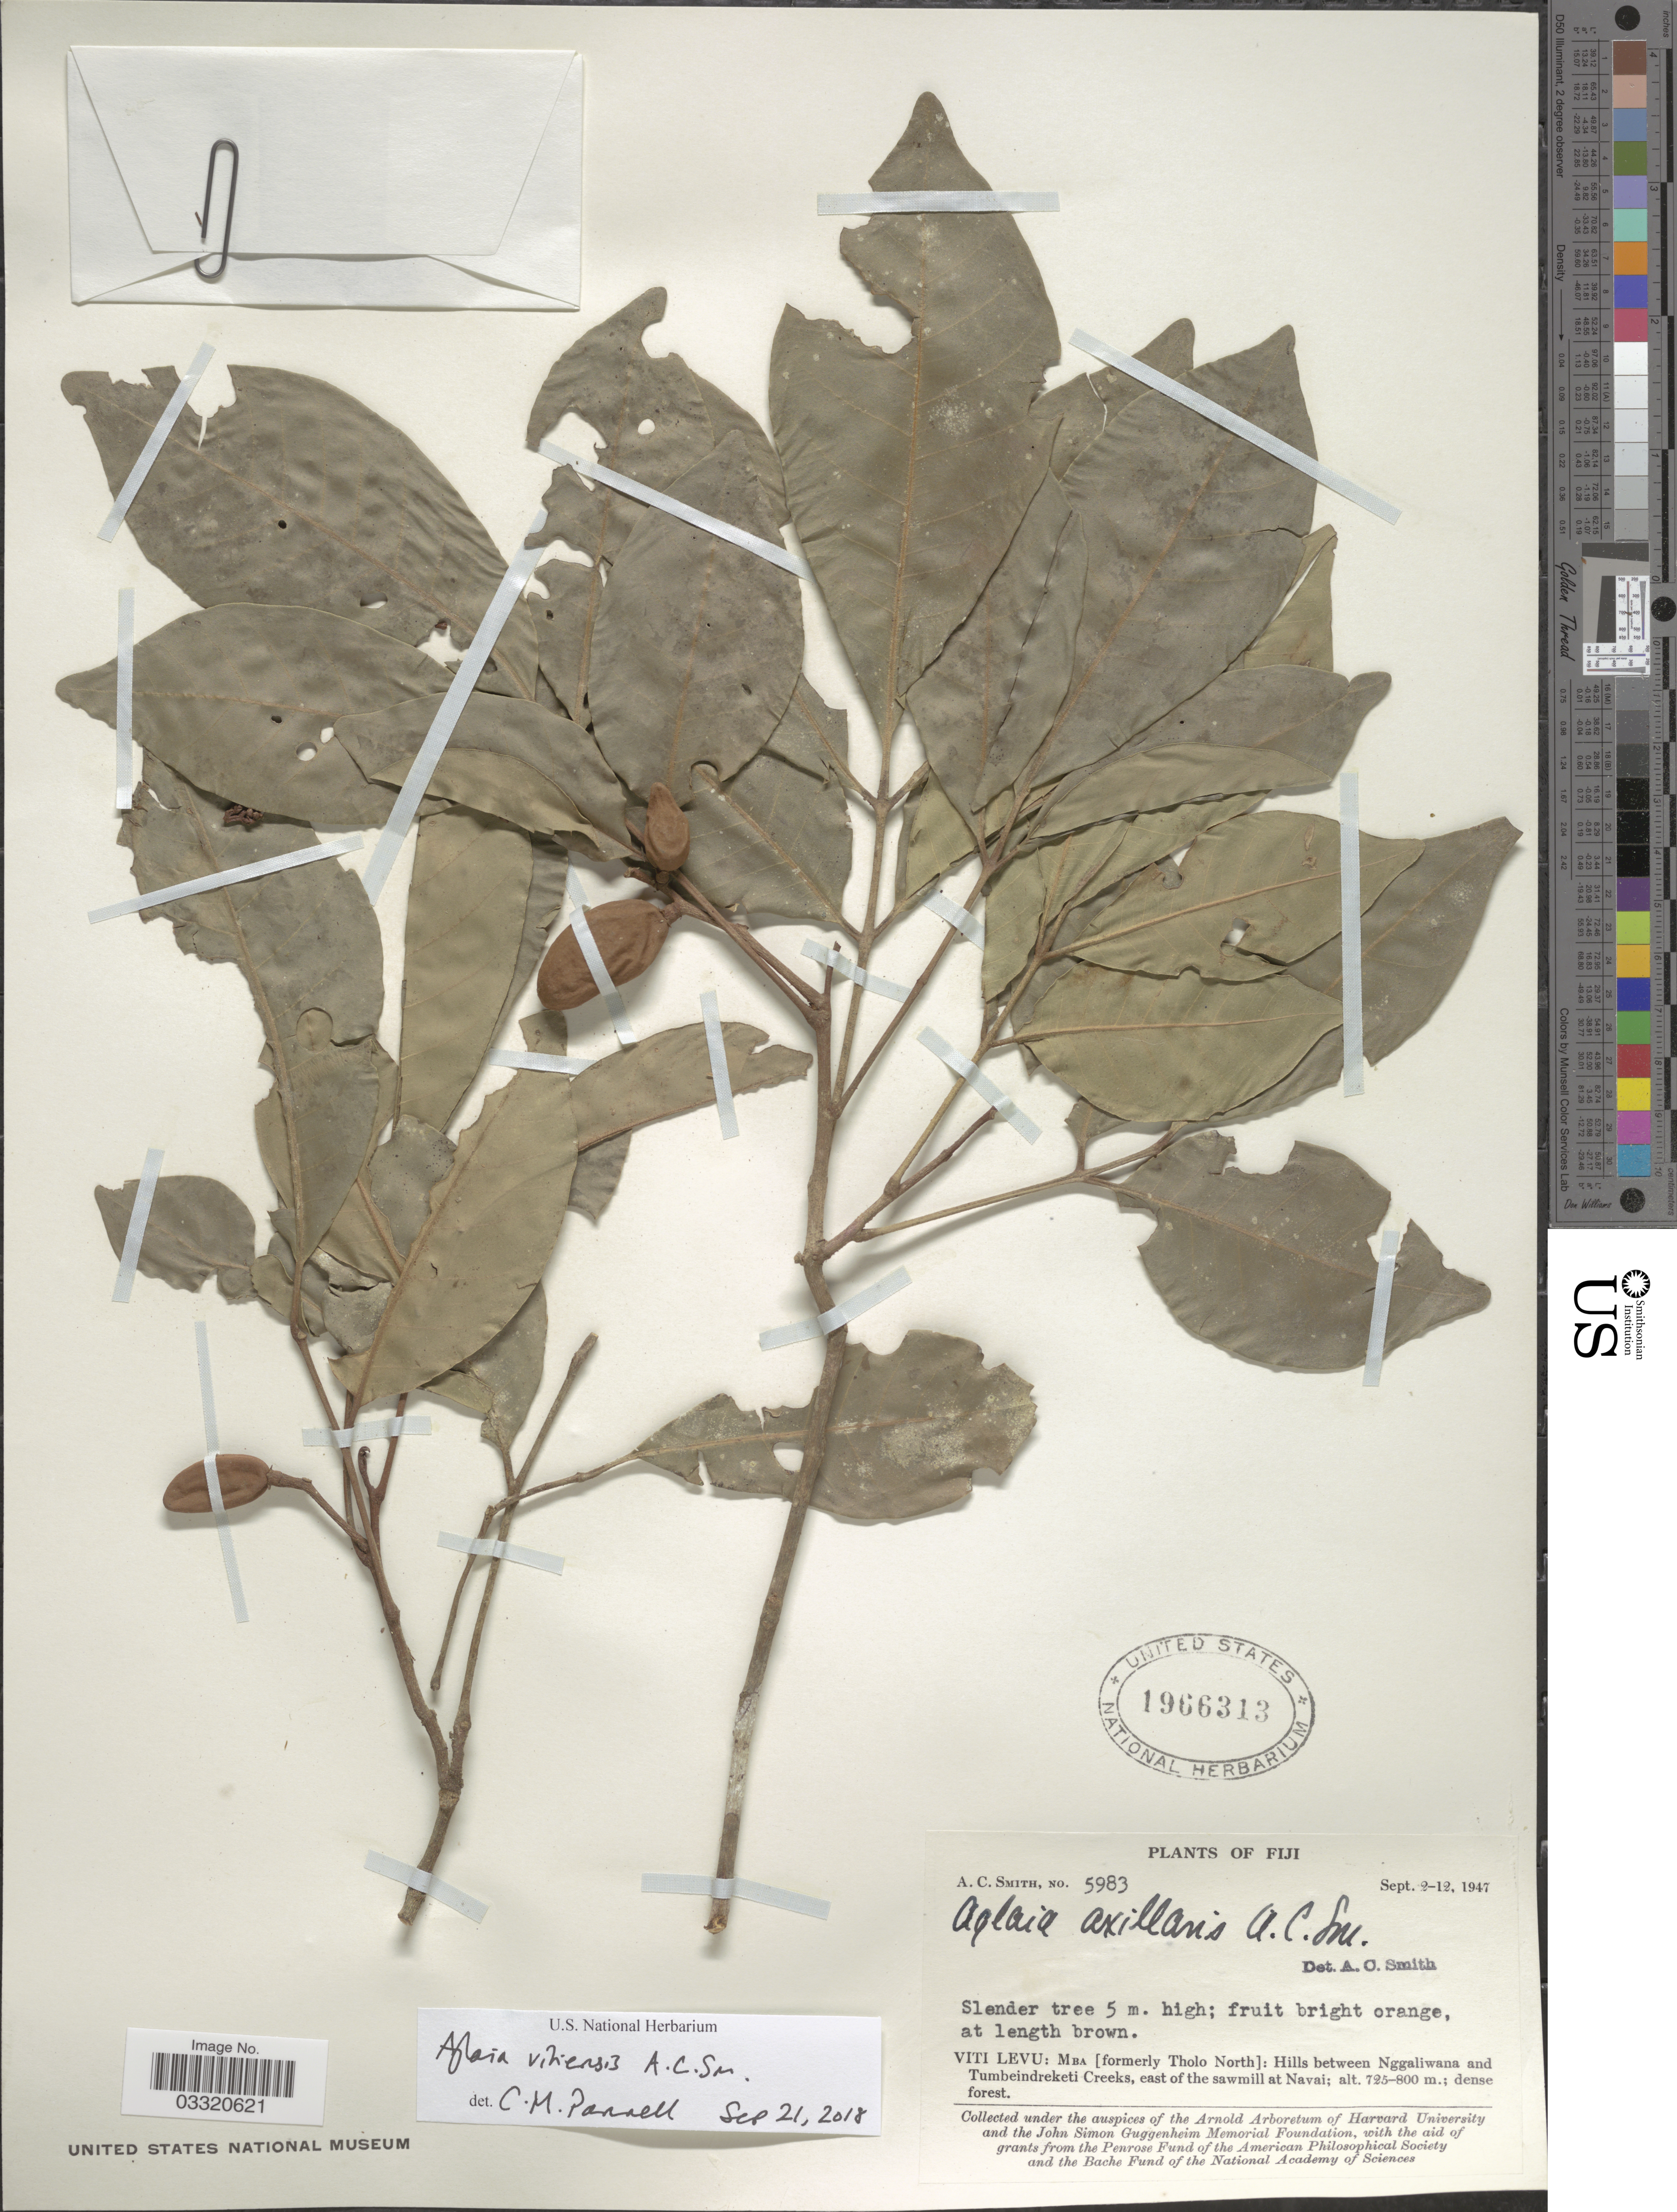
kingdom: Plantae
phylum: Tracheophyta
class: Magnoliopsida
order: Sapindales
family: Meliaceae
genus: Aglaia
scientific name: Aglaia vitiensis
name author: A.C. Sm.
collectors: A. C. Smith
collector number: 5983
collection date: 1947-09-02/1947-09-12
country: Fiji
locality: Viti Levu: MBA (formerly Tholo North): Hills between Nggaliwana and Tumbeindreketi Creeks, east of the sawmill at Navai.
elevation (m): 725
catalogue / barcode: US 1966313